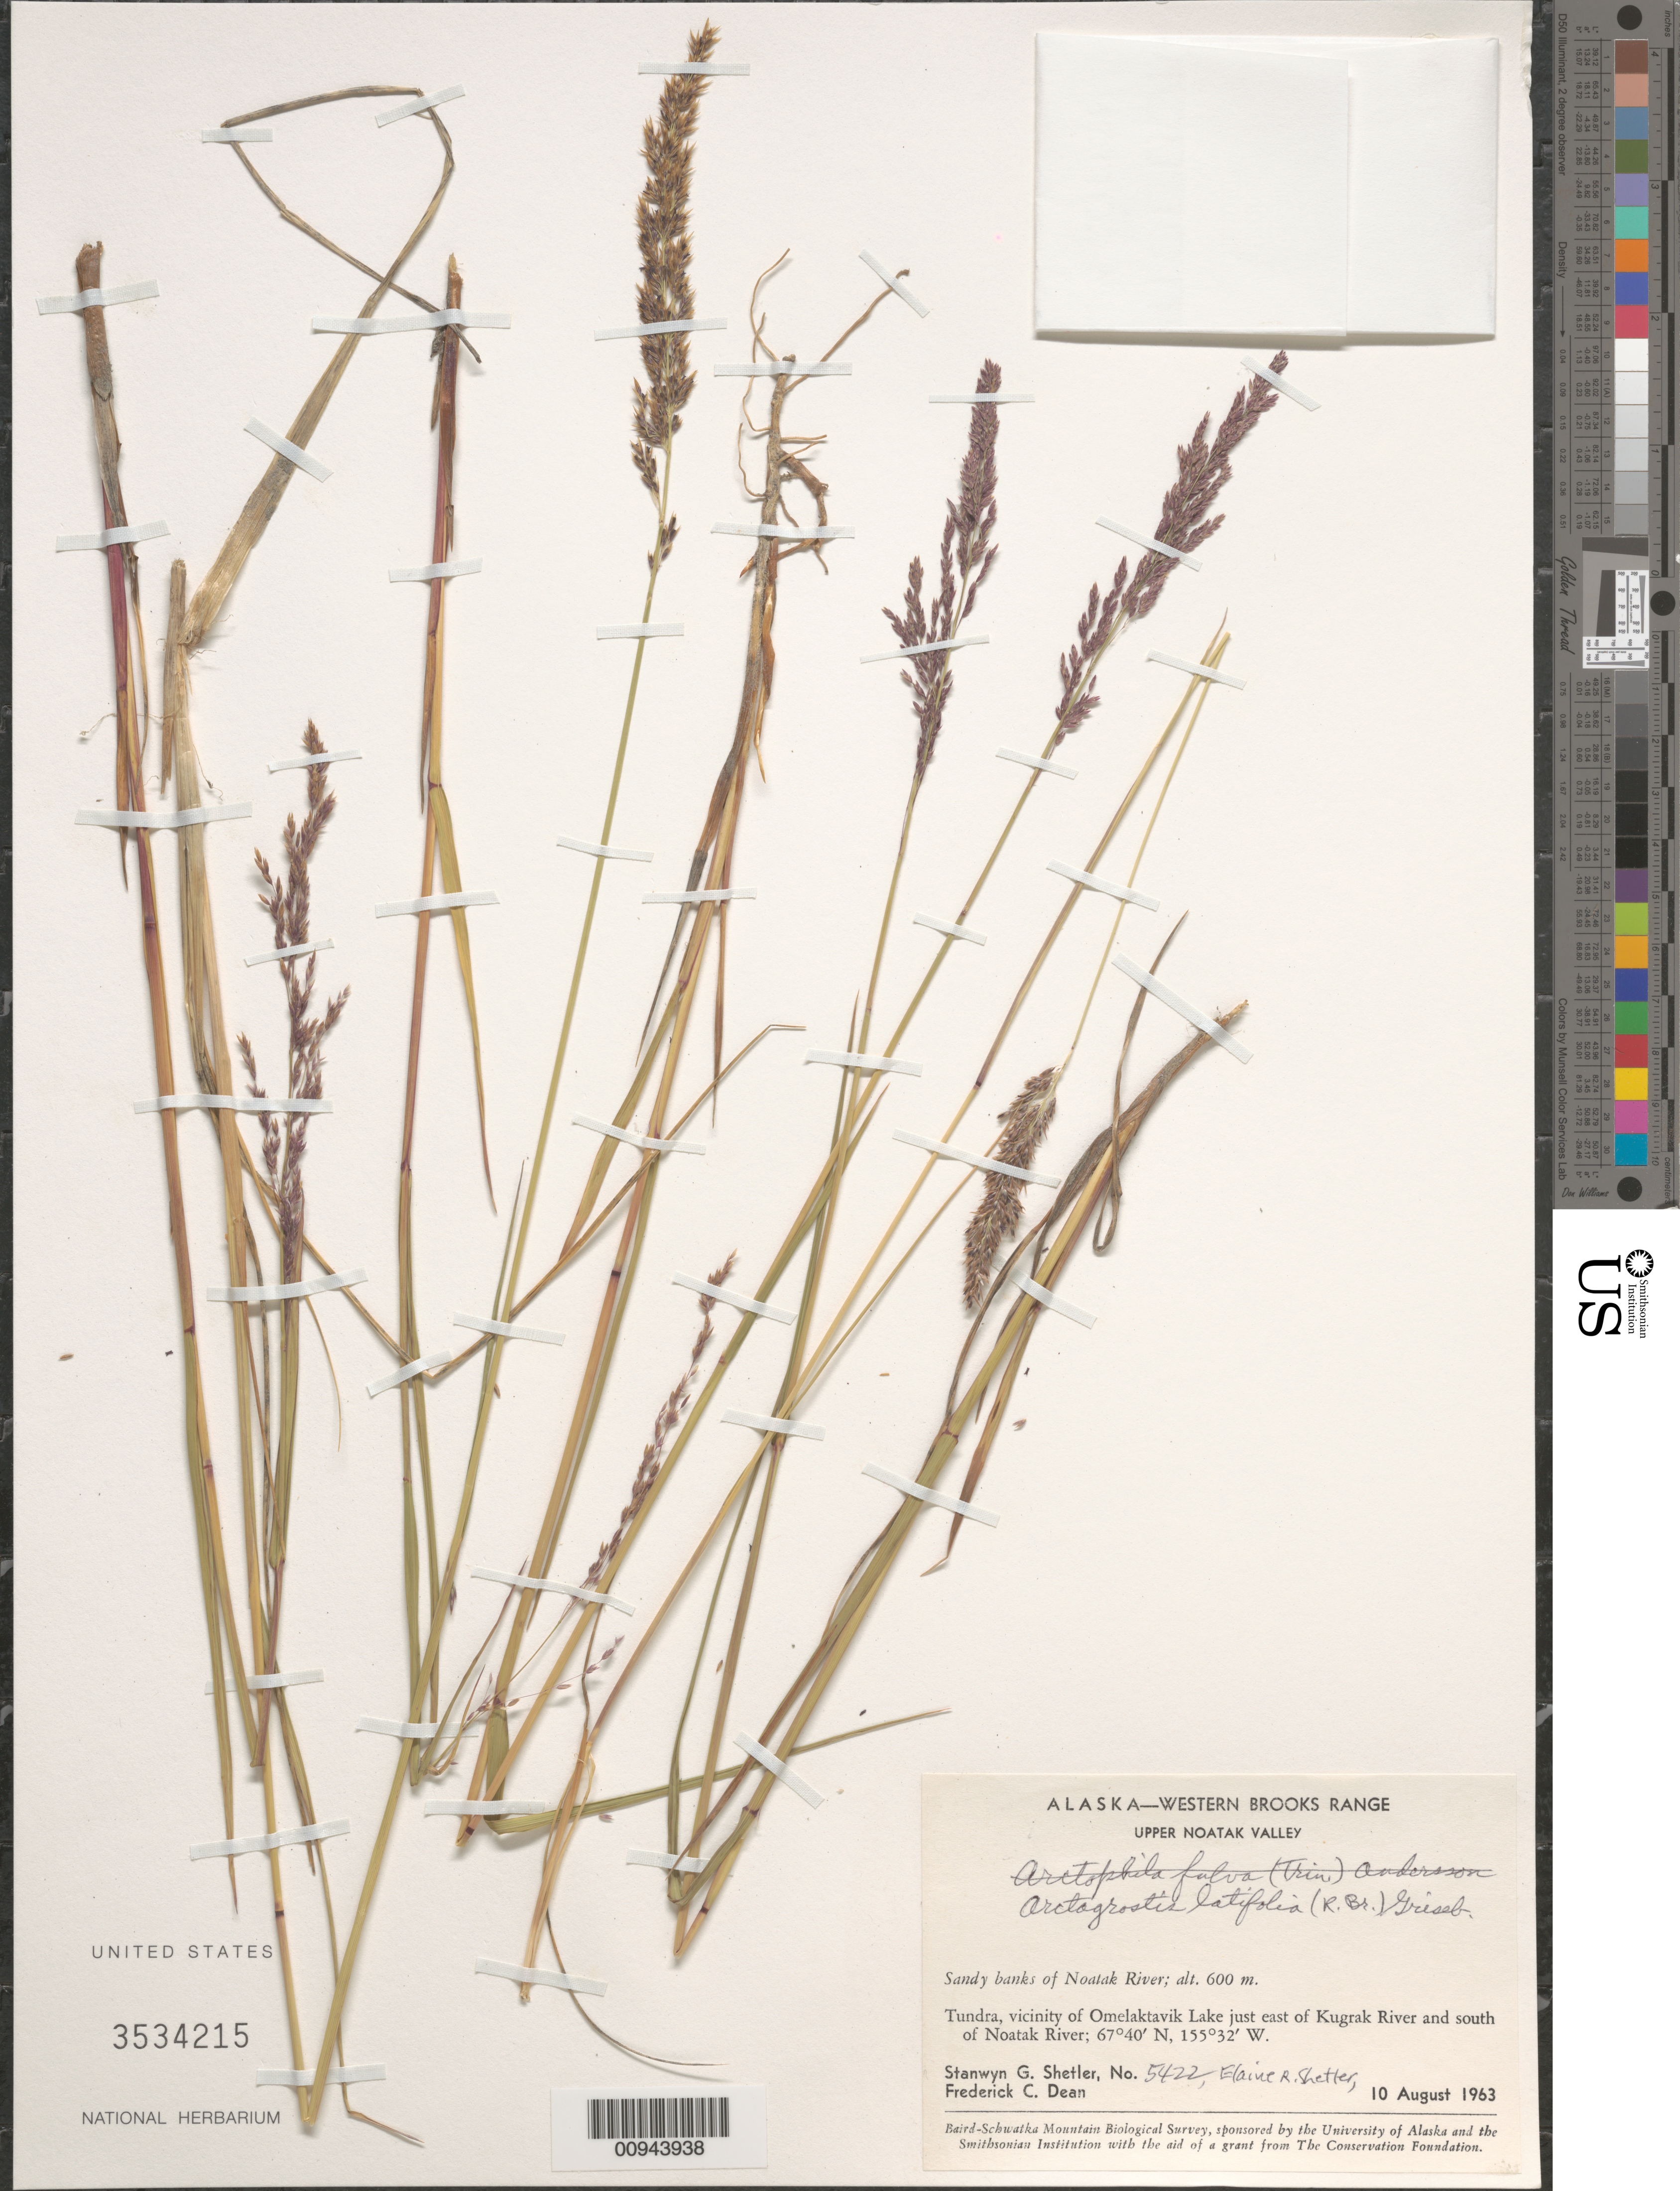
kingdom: Plantae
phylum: Tracheophyta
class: Liliopsida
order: Poales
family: Poaceae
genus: Arctagrostis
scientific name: Arctagrostis latifolia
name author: (R. Br.) Griseb.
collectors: S. Shetler, E. R. Shetler & F. C. Dean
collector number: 5422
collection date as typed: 10 Aug 1963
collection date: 1963-08-10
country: United States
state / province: Alaska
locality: Vicinity of Omelaktavik Lake just east of Kugrak River and south of Noatak River. Western Brooks Range, Upper Noatak Valley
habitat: Tundra. Sandy banks of Noatak River.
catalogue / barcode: US 3534215